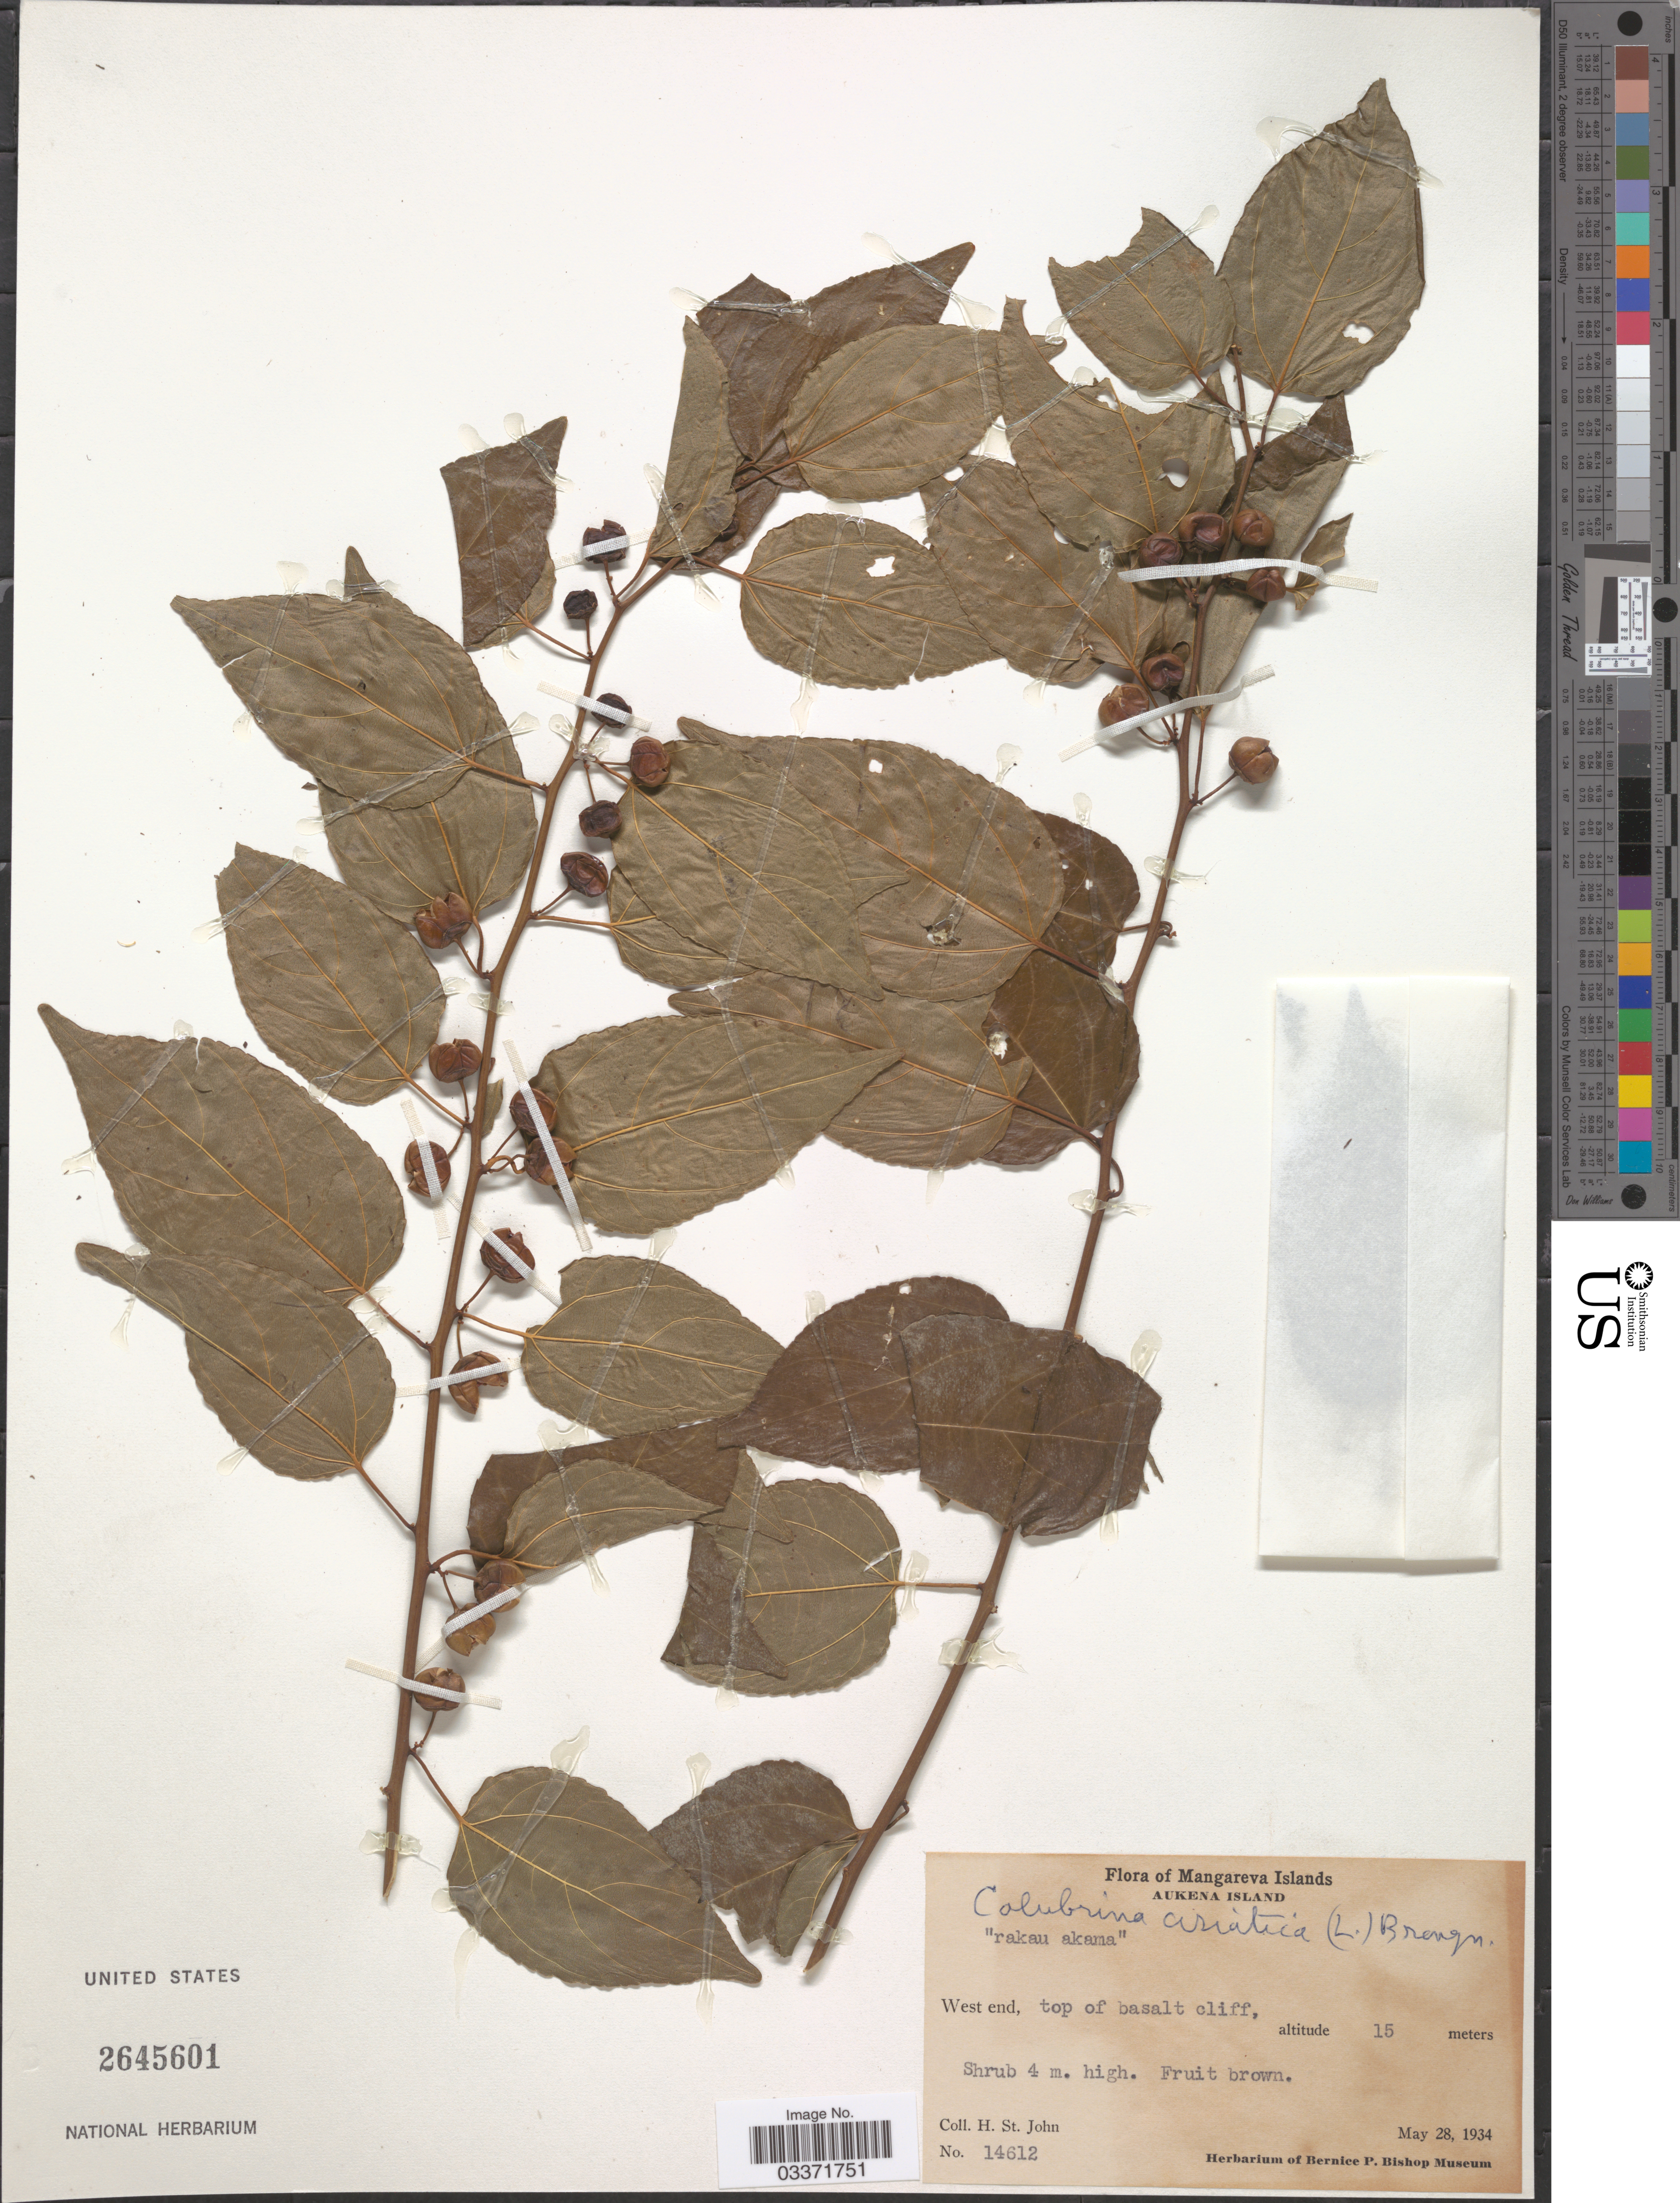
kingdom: Plantae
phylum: Tracheophyta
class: Magnoliopsida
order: Rosales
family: Rhamnaceae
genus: Colubrina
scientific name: Colubrina asiatica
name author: (L.) Brongn.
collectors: H. St. John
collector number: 14612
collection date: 1934-05-28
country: French Polynesia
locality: Mangareva Islands, Aukena Island, West end.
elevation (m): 15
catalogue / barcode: US 2645601